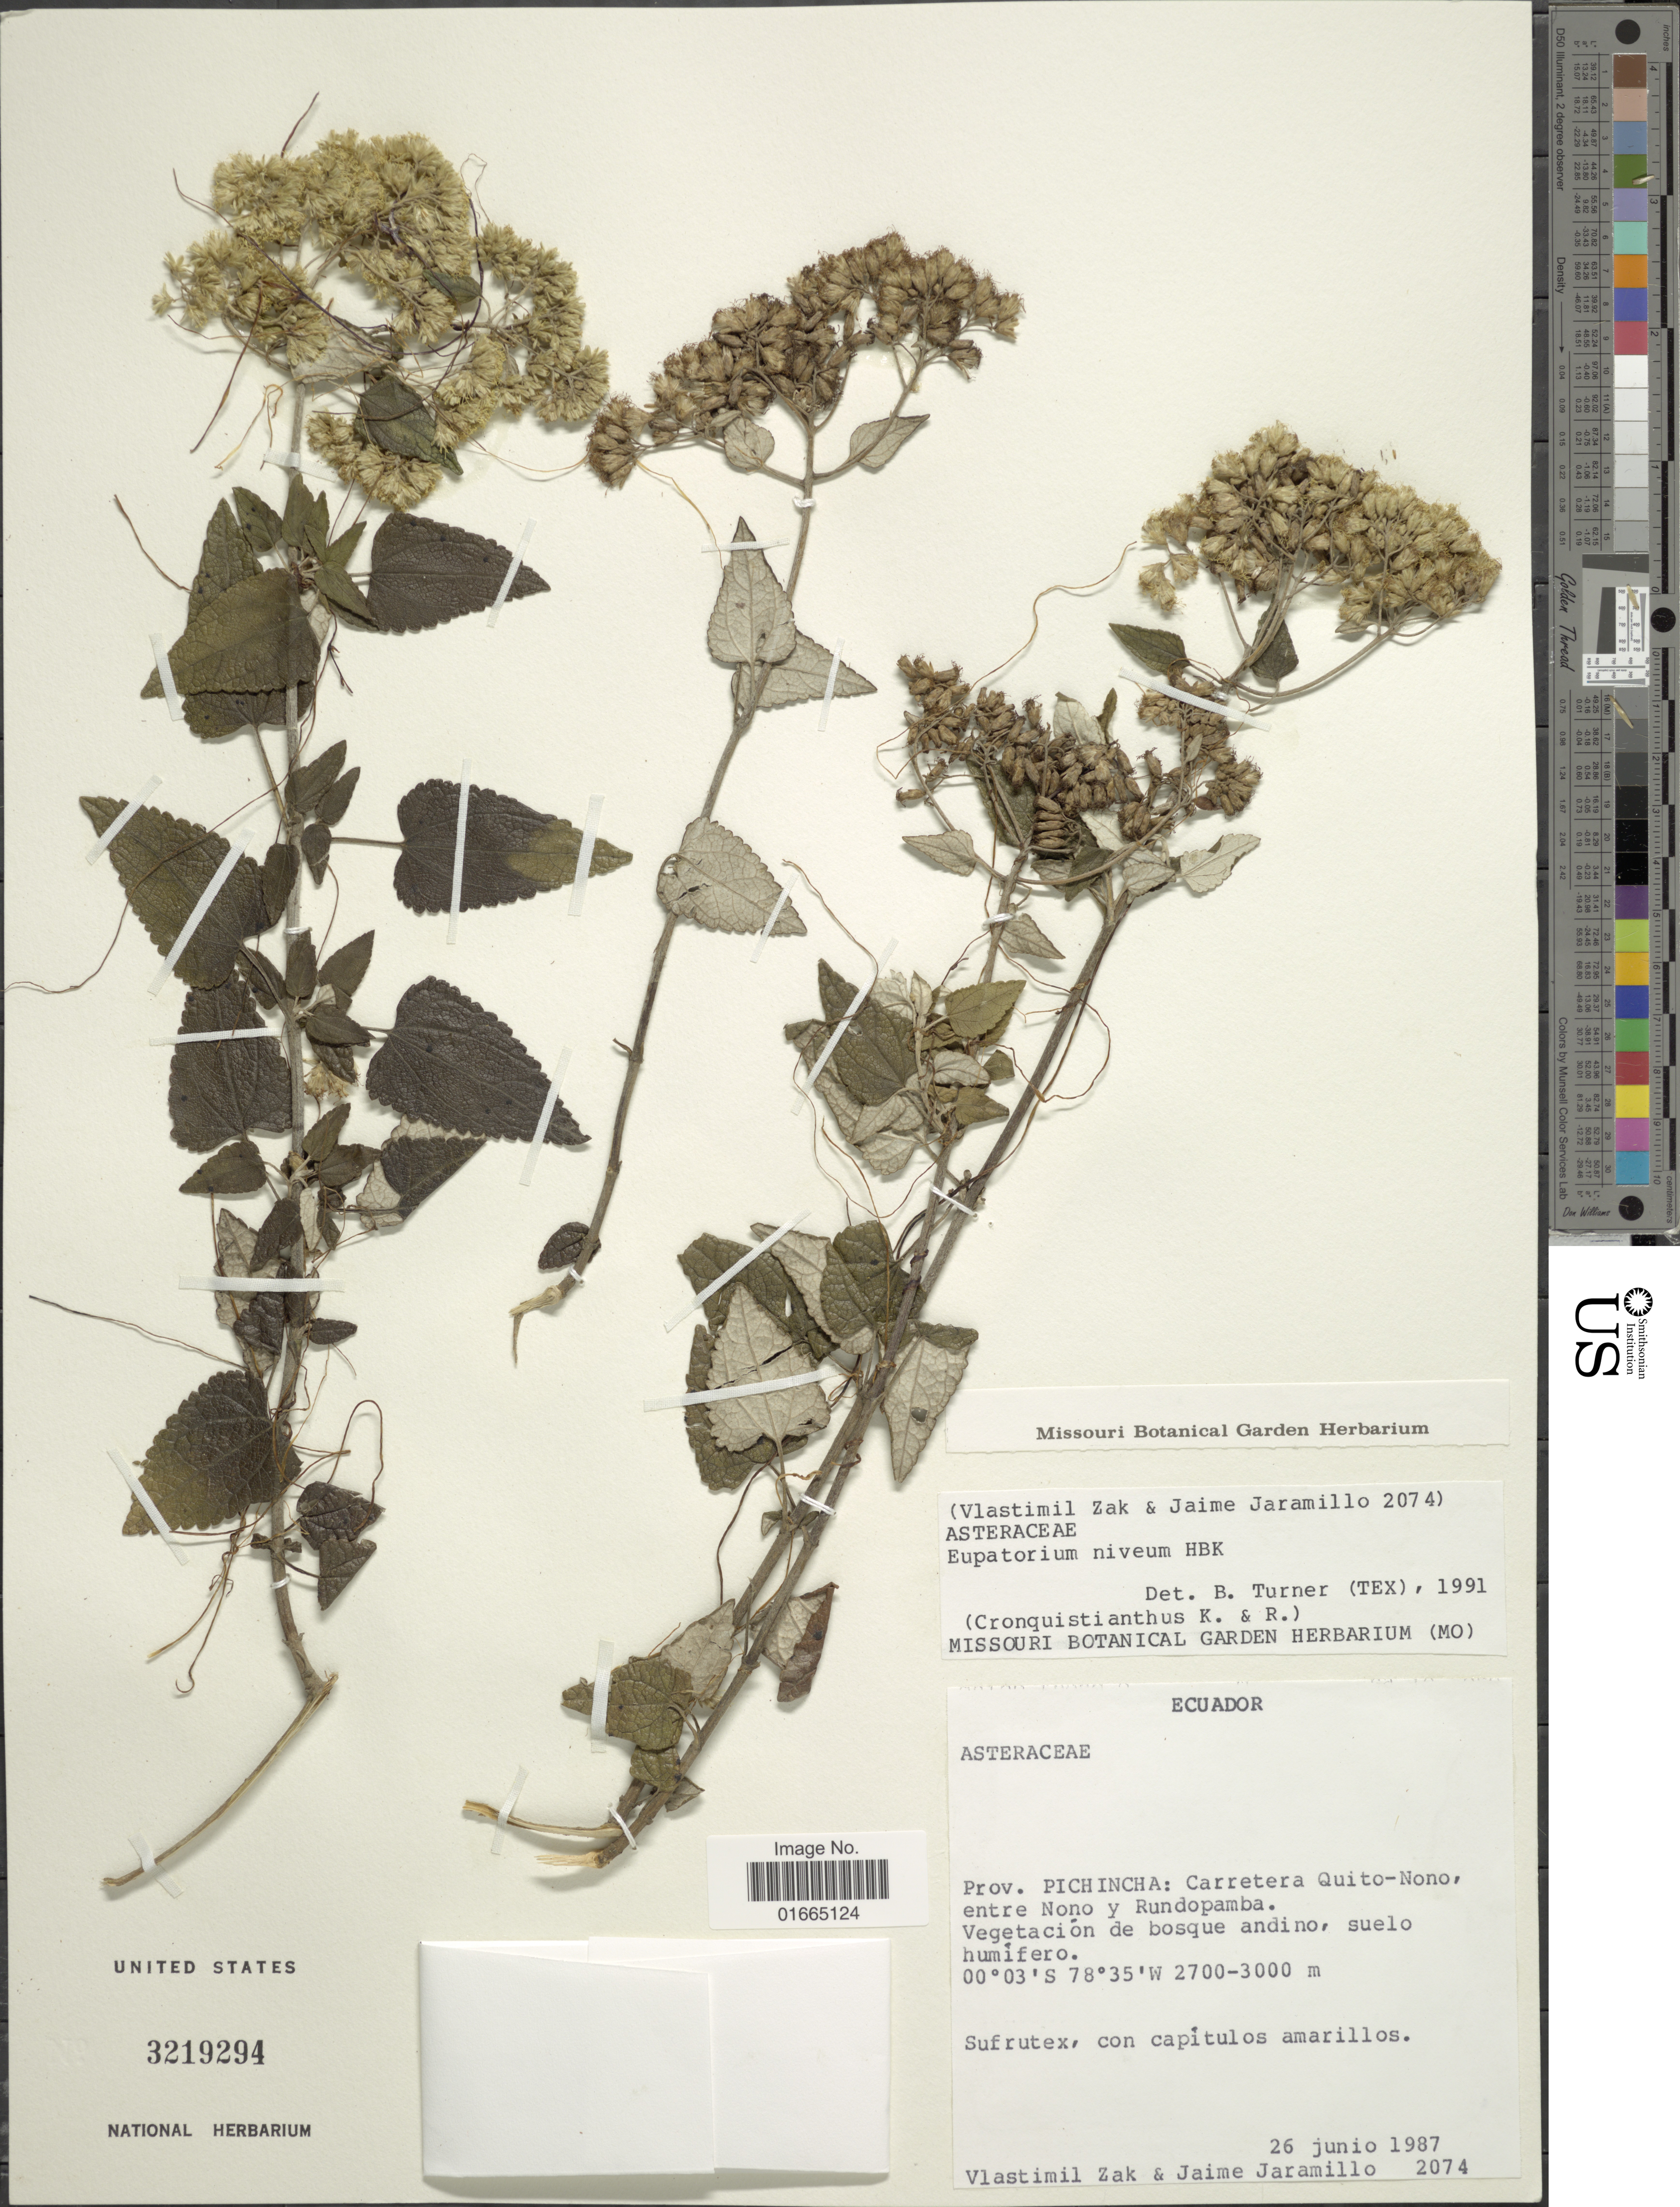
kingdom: Plantae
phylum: Tracheophyta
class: Magnoliopsida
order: Asterales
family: Asteraceae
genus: Cronquistianthus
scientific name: Cronquistianthus niveus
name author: (Kunth) R.M. King & H. Rob.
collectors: V. Zak & J. Jaramillo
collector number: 2074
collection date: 1987-06-26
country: Ecuador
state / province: Pichincha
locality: Prov. Pichincha: Carretera Quito-Nono, entre Nono y Rundopamba.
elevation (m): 2700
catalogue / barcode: US 3219294